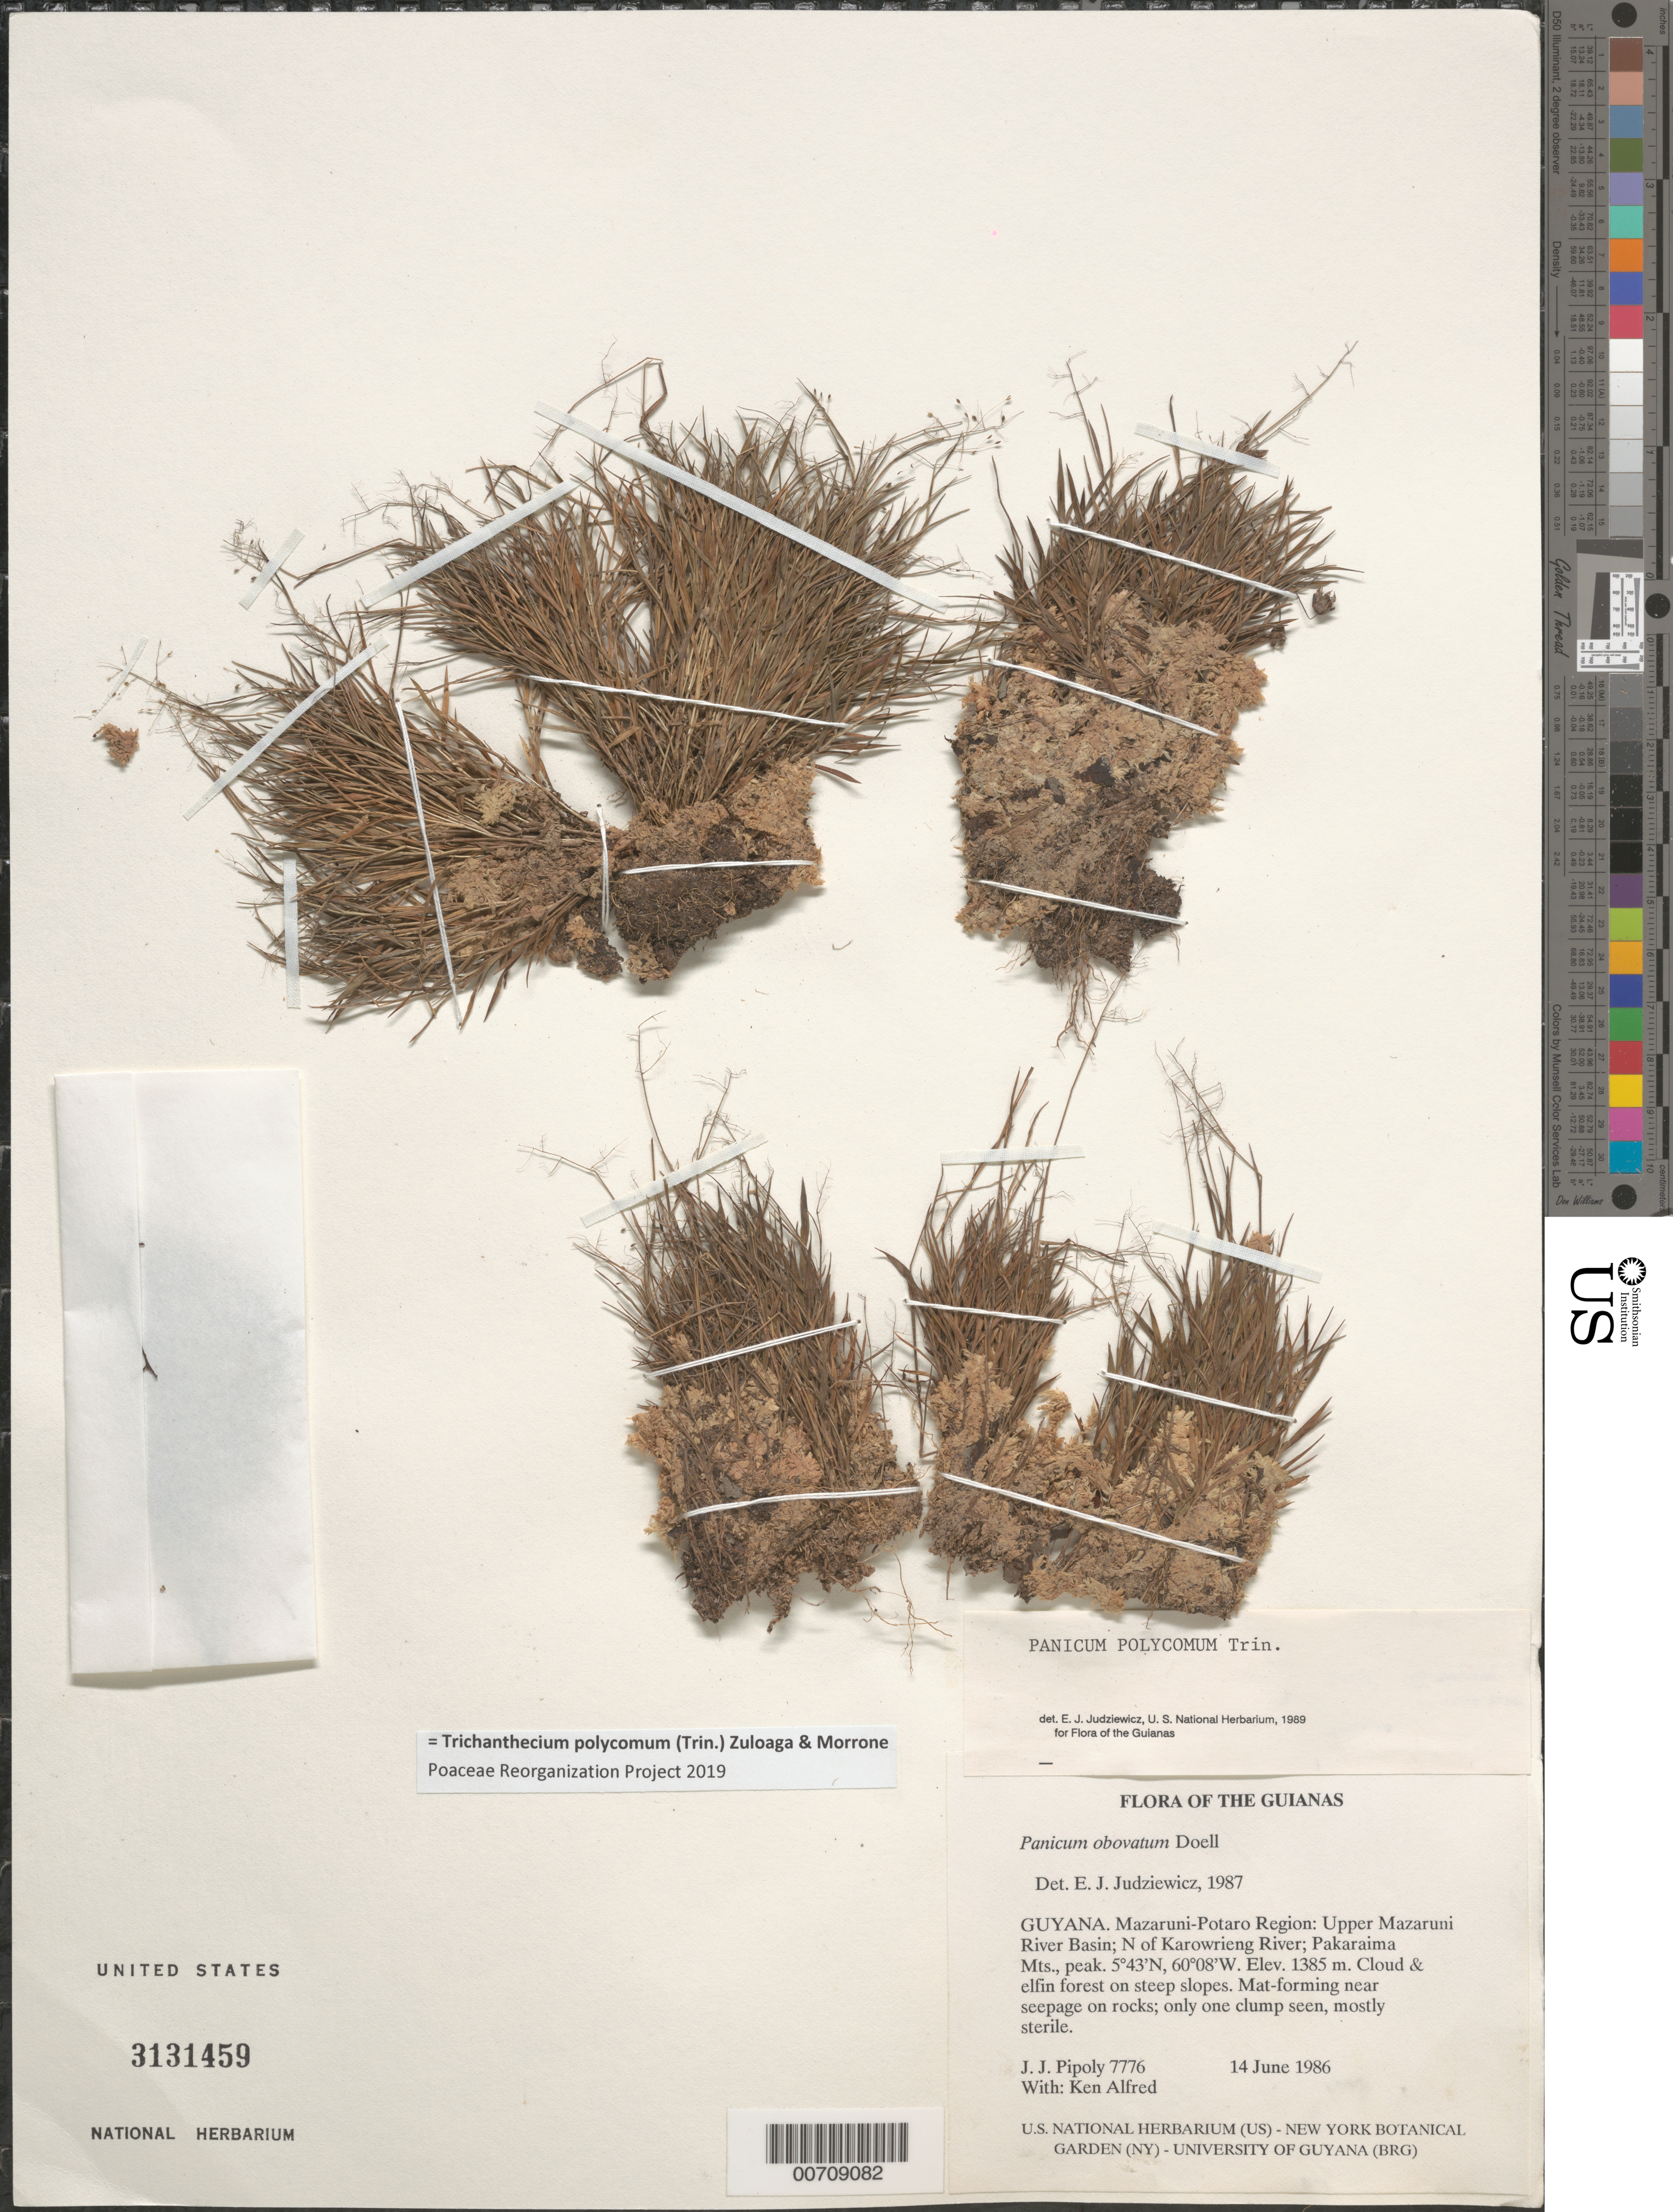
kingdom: Plantae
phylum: Tracheophyta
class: Liliopsida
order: Poales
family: Poaceae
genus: Trichanthecium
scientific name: Trichanthecium polycomum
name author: (Trin.) Zuloaga & Morrone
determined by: Poaceae Reorganization Project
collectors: J. J. Pipoly & K. Alfred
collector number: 7776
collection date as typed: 14 June 1986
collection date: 1986-06-14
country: Guyana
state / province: Cuyuni-Mazaruni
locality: Upper Mazaruni River Basin; Pakaraima Mts. Peak, N of Karowrieng River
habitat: Cloud & elfin forest on steep slopes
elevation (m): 1385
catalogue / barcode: US 3131459